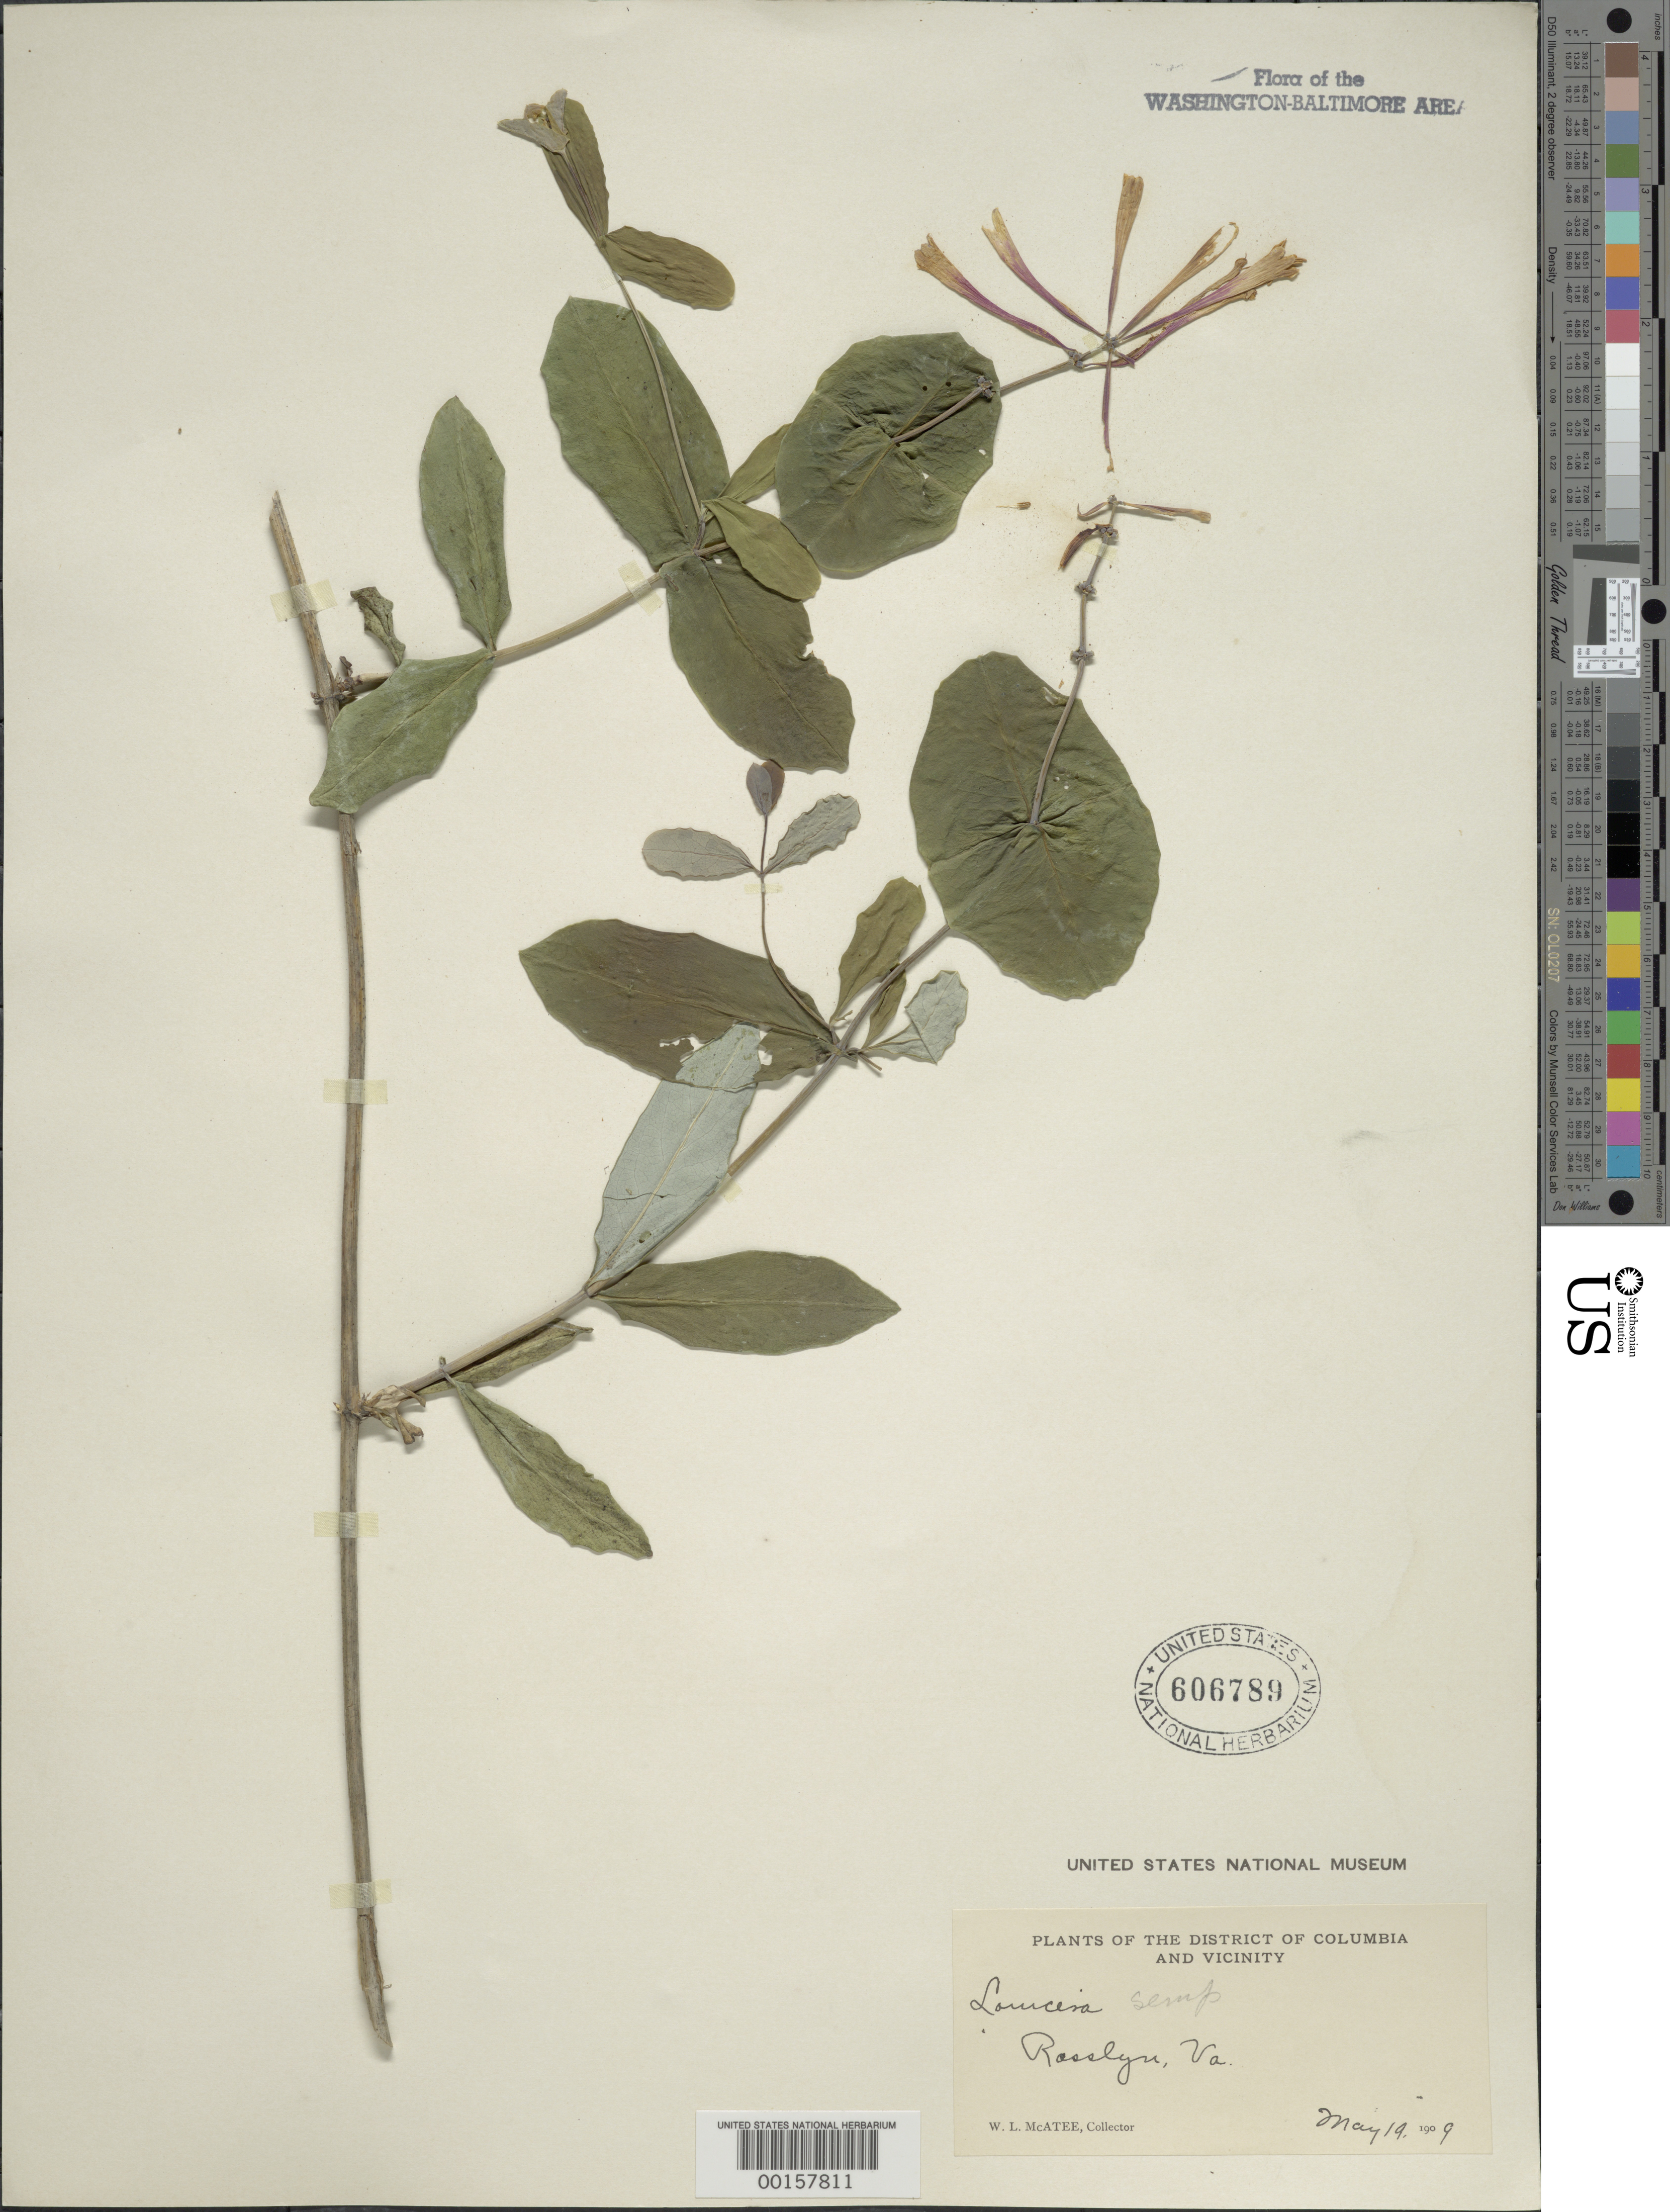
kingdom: Plantae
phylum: Tracheophyta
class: Magnoliopsida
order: Dipsacales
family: Caprifoliaceae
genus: Lonicera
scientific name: Lonicera sempervirens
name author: L.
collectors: W. McAtee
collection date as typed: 19 May 1909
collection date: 1909-05-19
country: United States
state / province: Virginia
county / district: Arlington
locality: Rosslyn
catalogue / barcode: US 606789